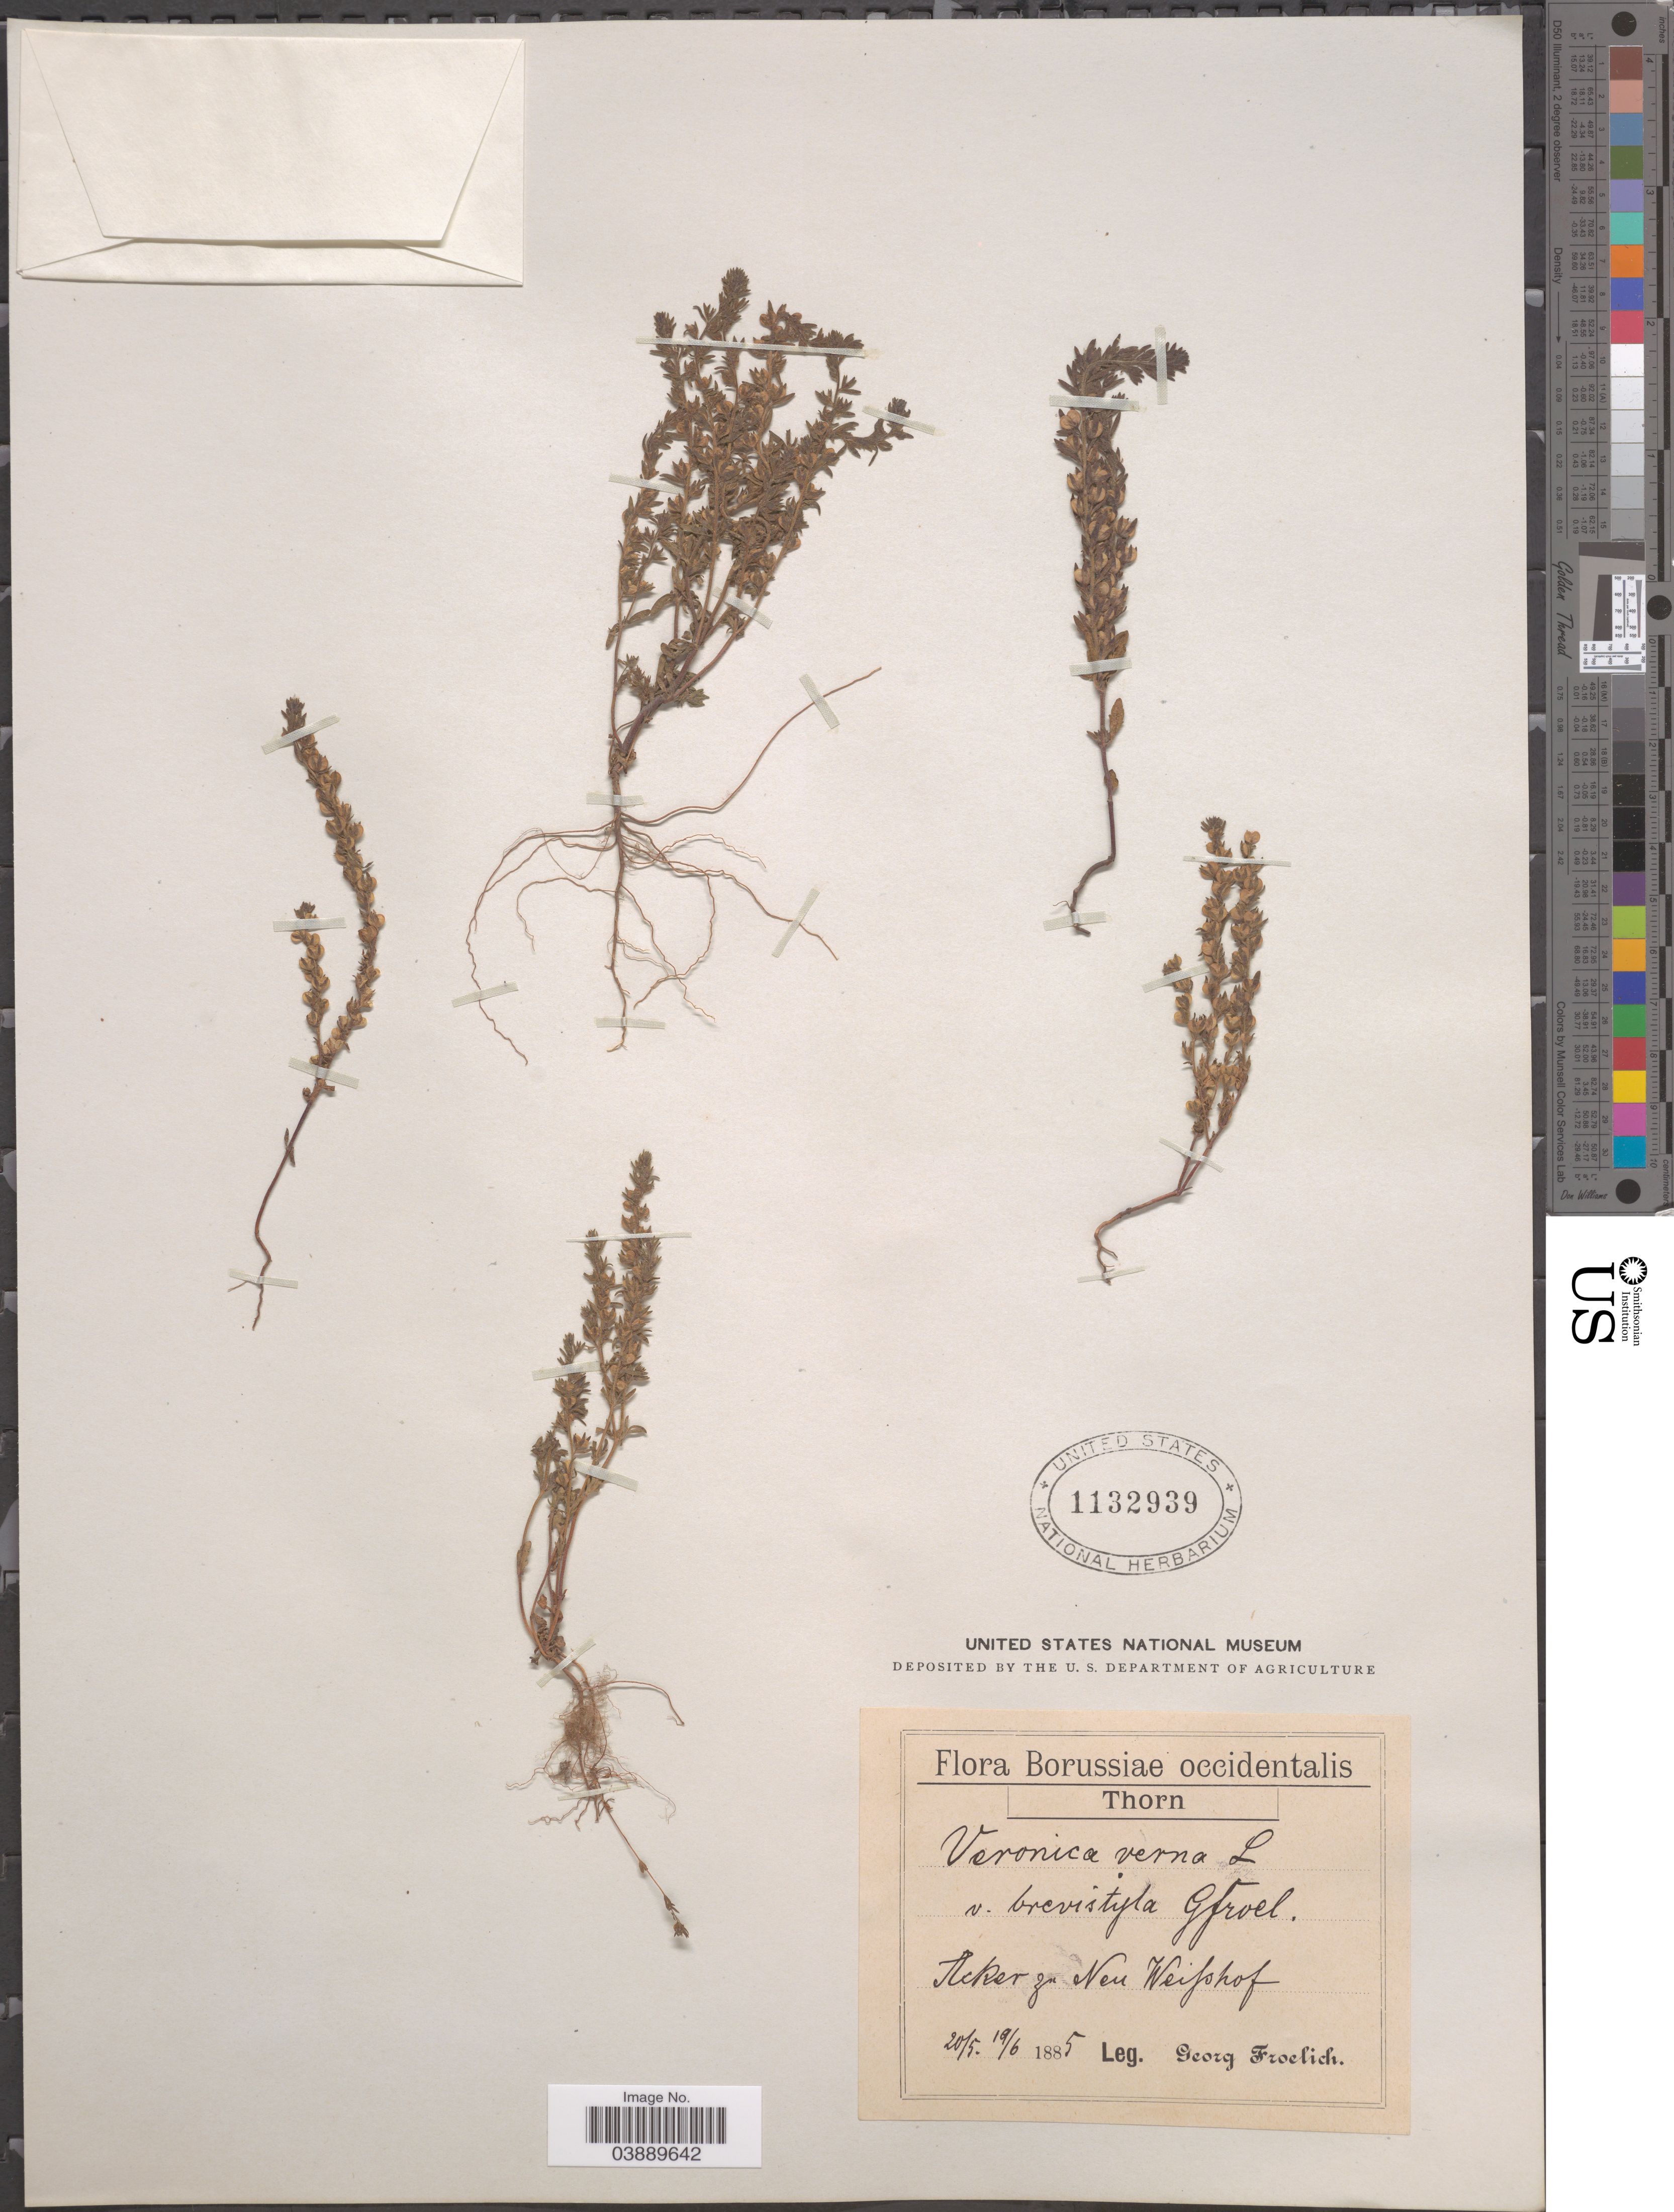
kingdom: Plantae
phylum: Tracheophyta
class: Magnoliopsida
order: Lamiales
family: Plantaginaceae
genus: Veronica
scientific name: Veronica verna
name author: L.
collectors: G. Froelich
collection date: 1885-05-20/1885-06-19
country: Germany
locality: Thorn. Acker zu Neu Weifshof. [interpreted]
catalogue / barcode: US 1132939